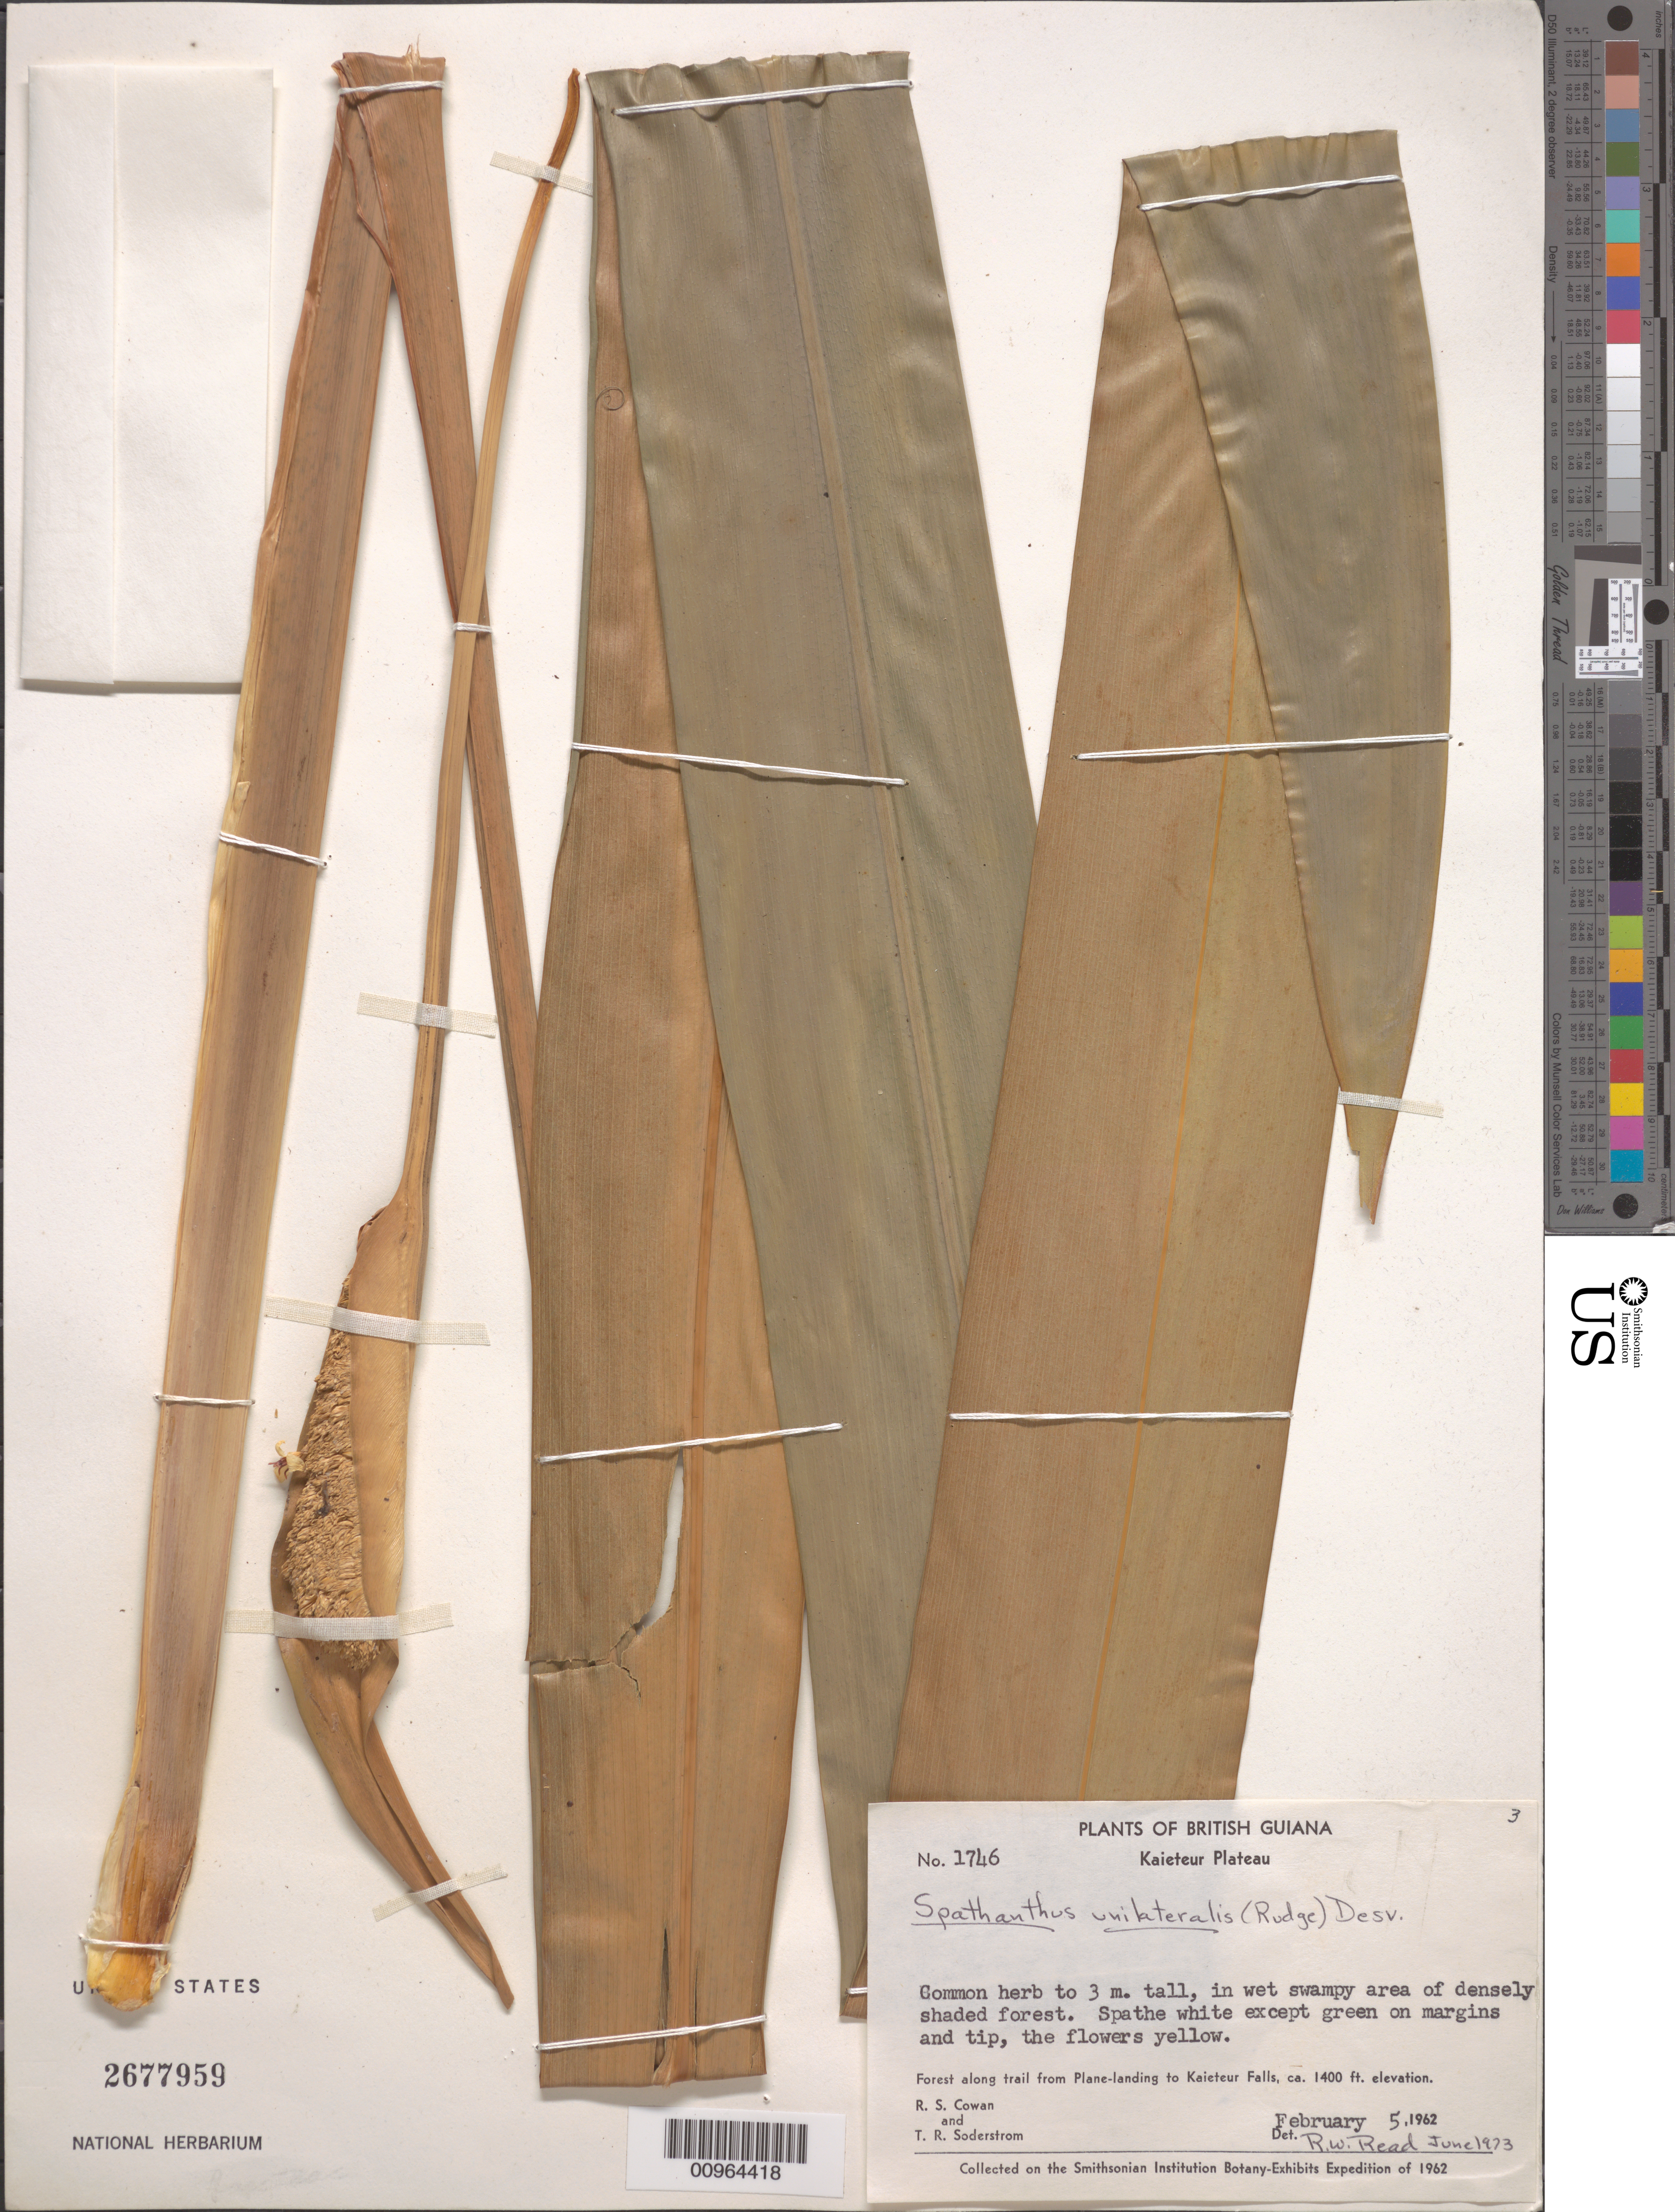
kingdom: Plantae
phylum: Tracheophyta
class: Liliopsida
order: Poales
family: Rapateaceae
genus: Spathanthus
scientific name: Spathanthus unilateralis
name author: (Rudge) Desv.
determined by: Read, Robert W., (US), NMNH (UNITED STATES)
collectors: R. S. Cowan & T. R. Soderstrom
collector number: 1746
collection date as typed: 5-Feb-62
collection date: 1962-02-05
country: Guyana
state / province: Potaro-Siparuni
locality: Kaieteur Plateau, along trail from plane landing to Kaieteur Falls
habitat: Wet swampy area of densely shaded forest; forest along trail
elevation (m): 427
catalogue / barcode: US 2677959